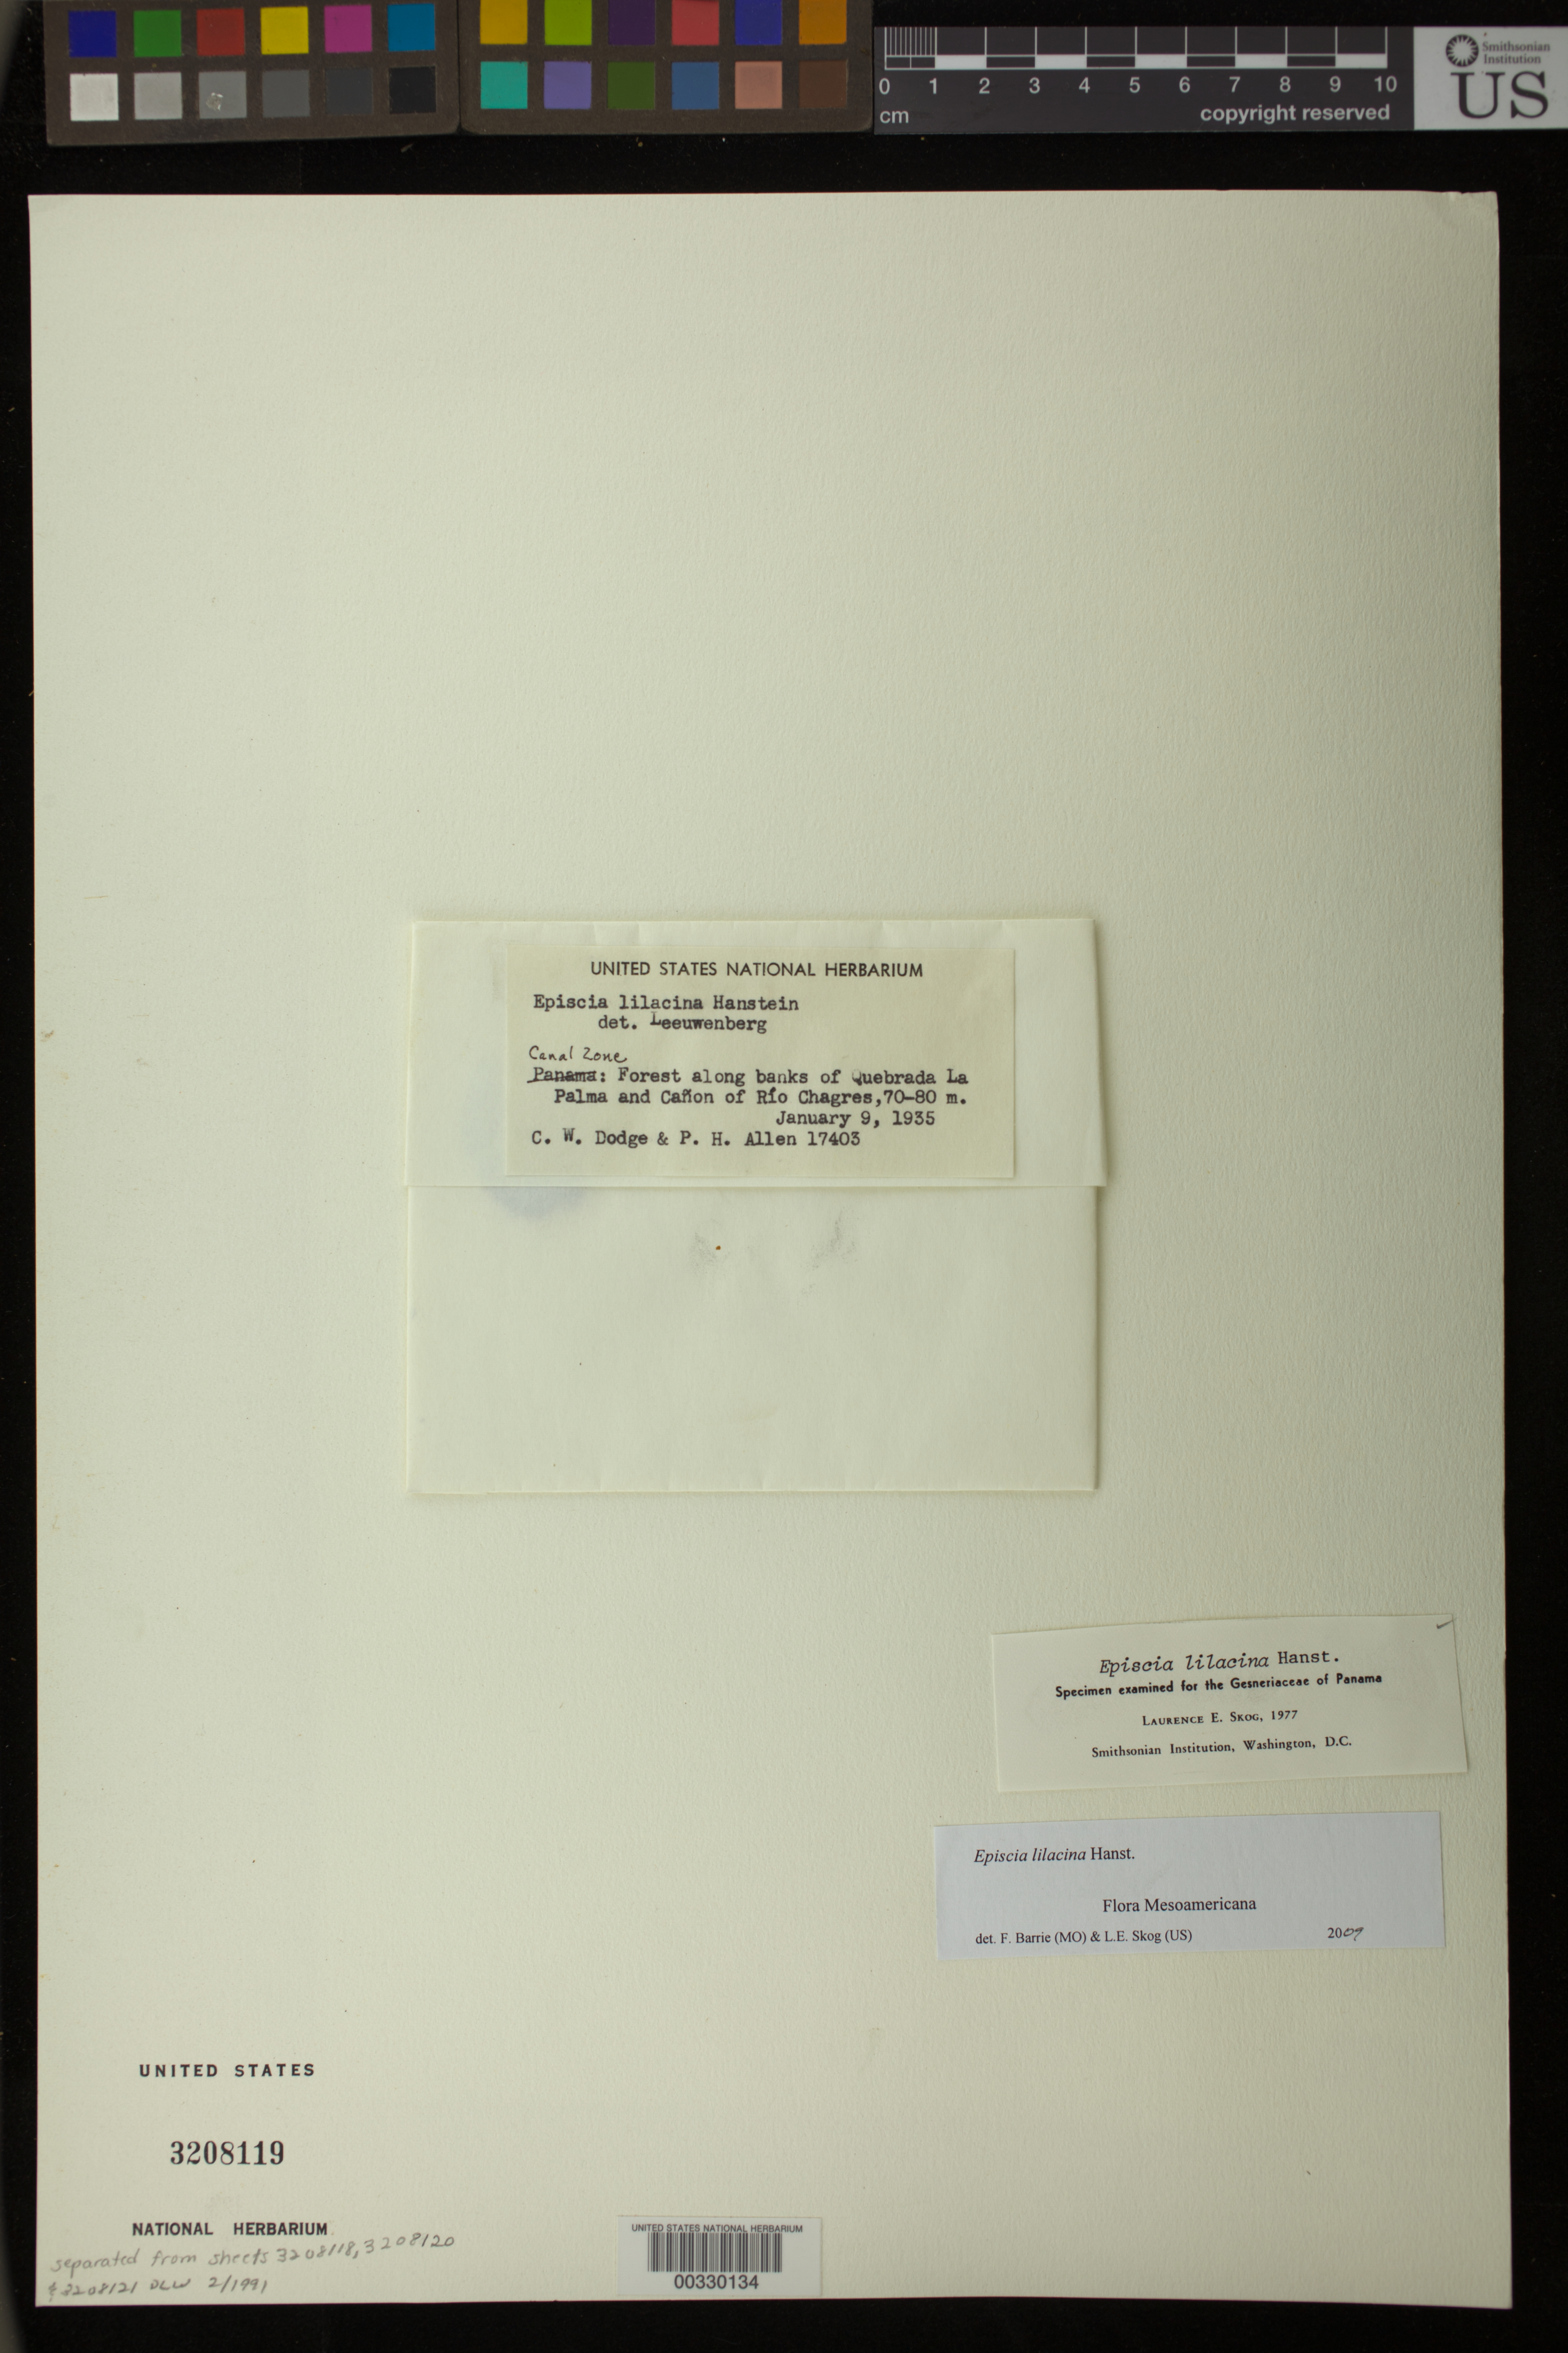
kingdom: Plantae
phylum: Tracheophyta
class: Magnoliopsida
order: Lamiales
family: Gesneriaceae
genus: Episcia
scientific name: Episcia lilacina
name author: Hanst.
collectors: C. Dodge & P. H. Allen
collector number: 17403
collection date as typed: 09 Jan 1935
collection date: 1935-01-09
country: Panama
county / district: Canal Zone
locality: Forest along banks of Quebrada la Palma and Canon of Rio Chagres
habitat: Forest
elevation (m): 70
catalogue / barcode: US 3208119